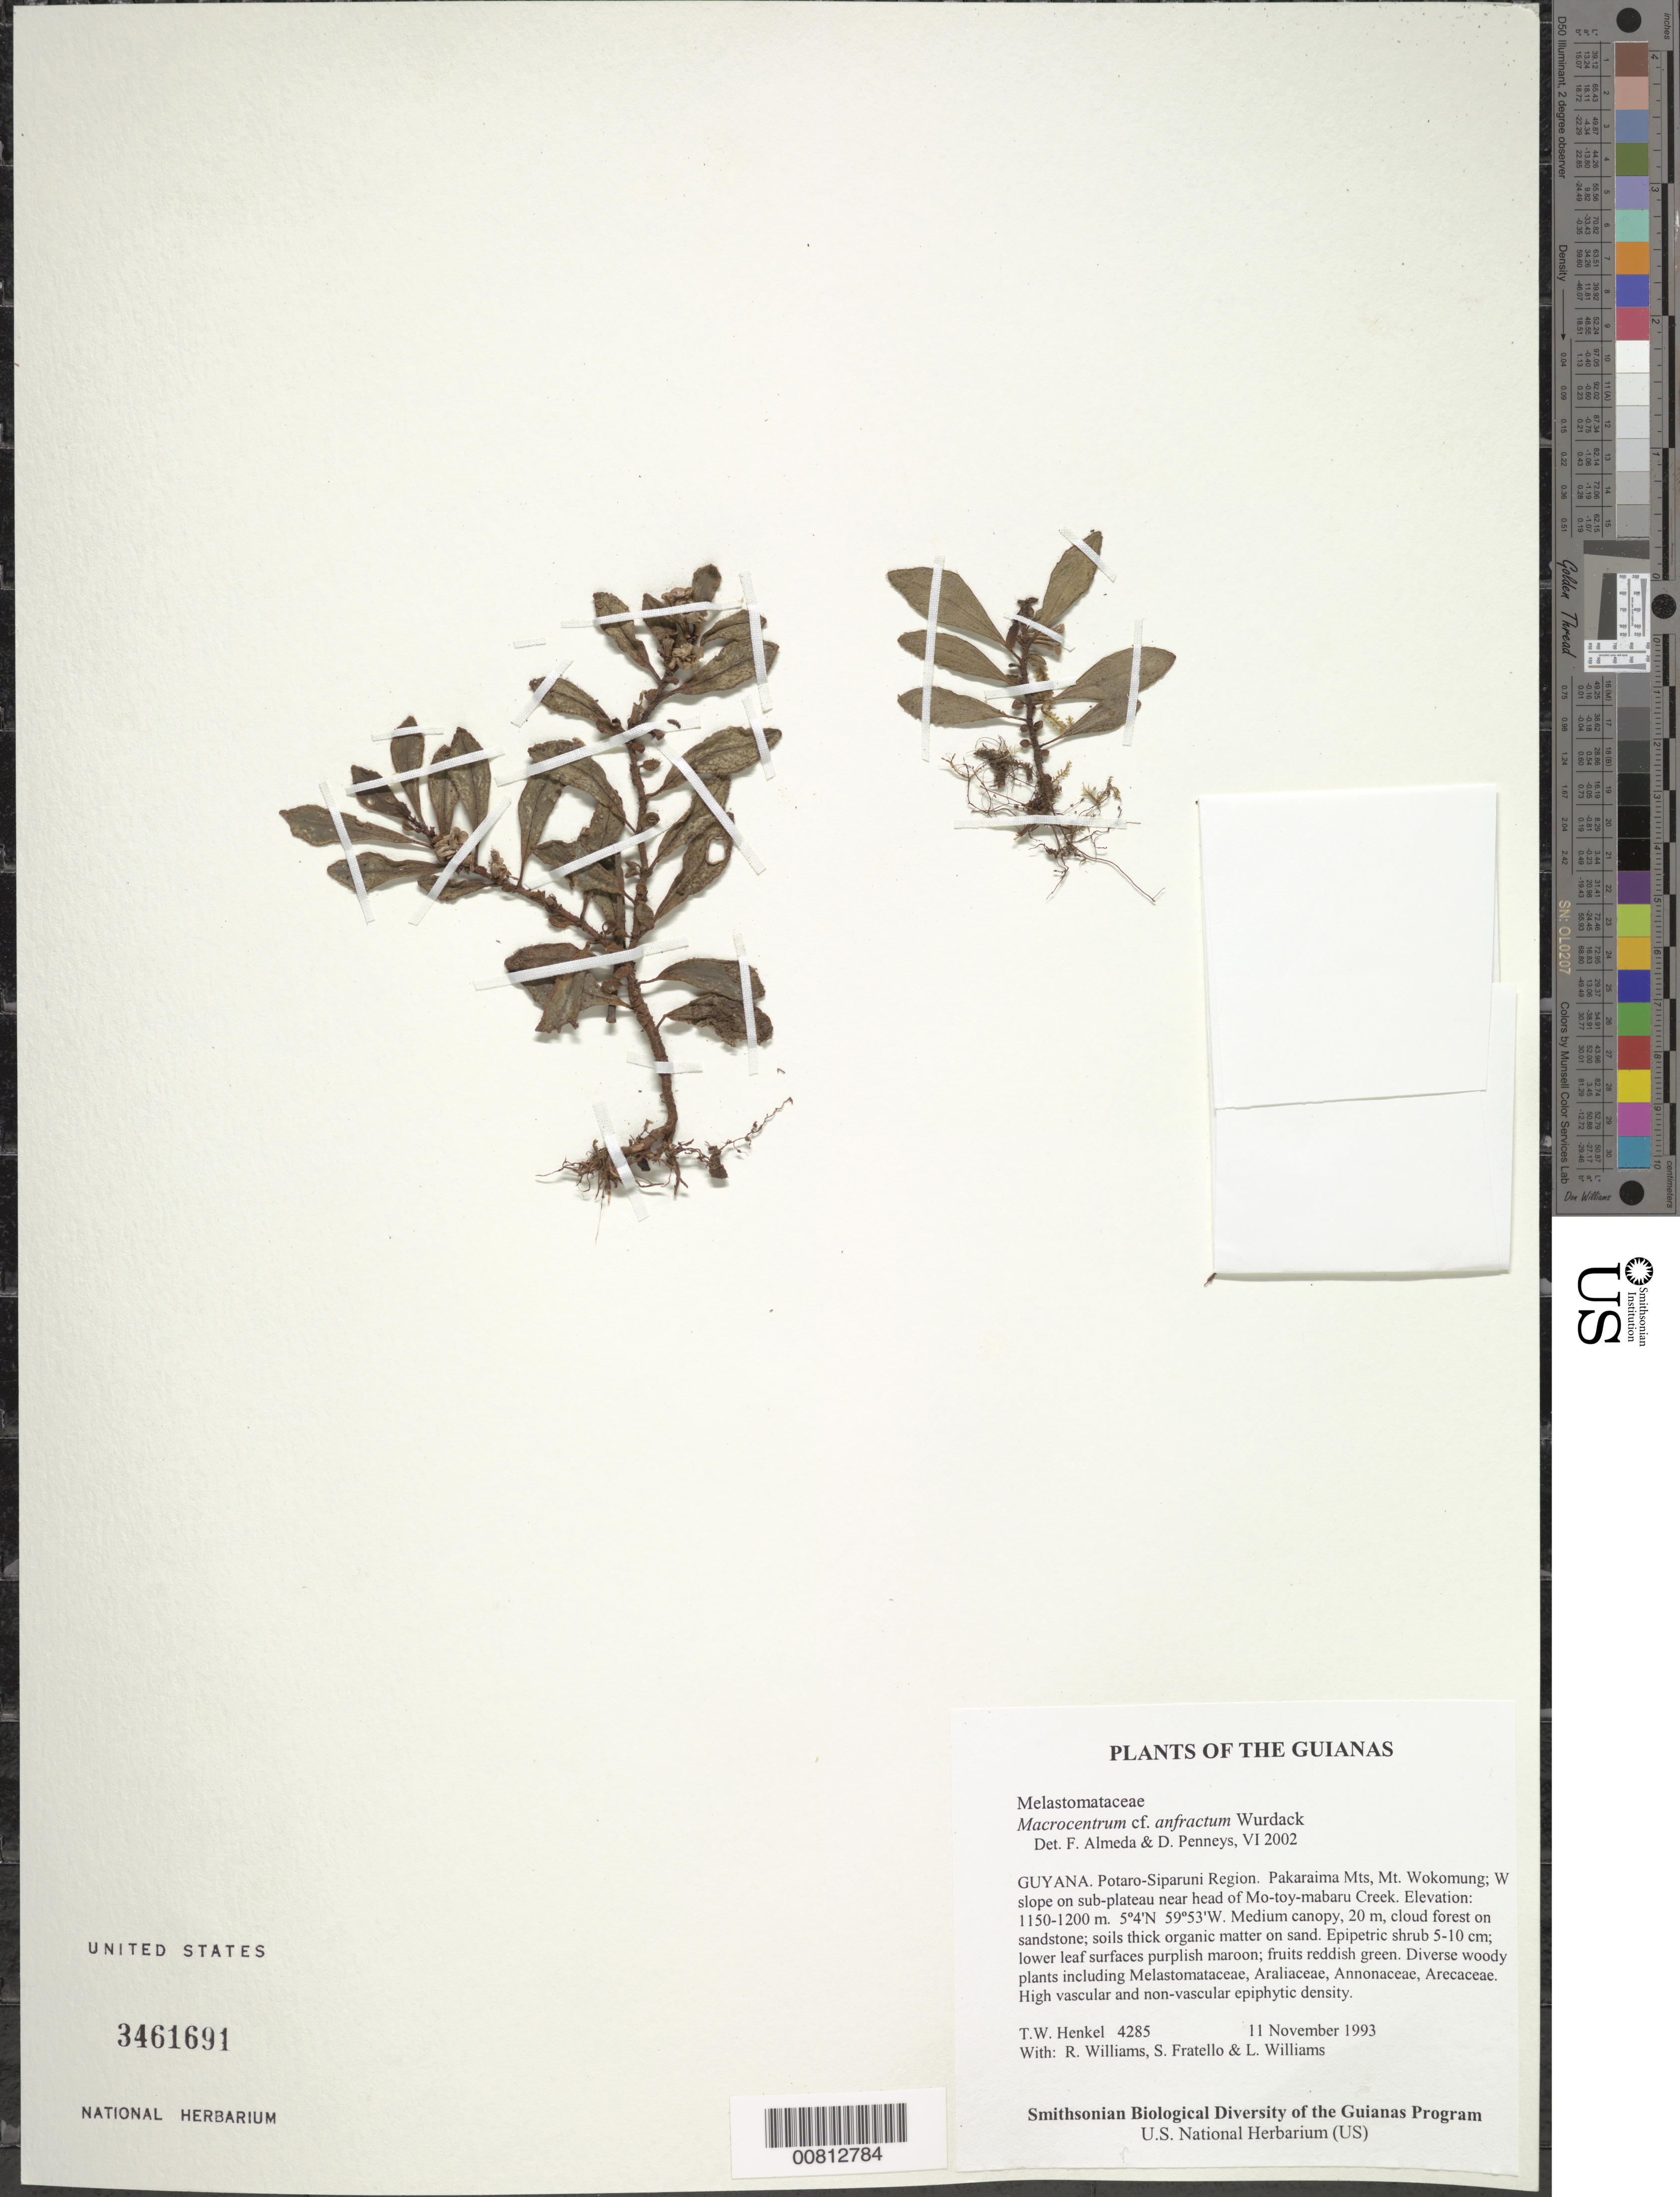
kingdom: Plantae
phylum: Tracheophyta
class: Magnoliopsida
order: Myrtales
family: Melastomataceae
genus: Macrocentrum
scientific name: Macrocentrum anfractum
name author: Wurdack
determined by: Almeda, F.; Penneys, D. S.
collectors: T. Henkel, R. Williams, S. Fratello & L. Williams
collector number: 4285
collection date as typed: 11 November 1993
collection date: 1993-11-11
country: Guyana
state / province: Potaro-Siparuni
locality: Pakaraima Mts, Mt. Wokomung; W slope on sub-plateau near head of Mo-toy-mabaru Creek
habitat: Medium canopy, 20 m, cloud forest on sandstone; soils thick organic matter on sand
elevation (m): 1150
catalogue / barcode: US 3461691